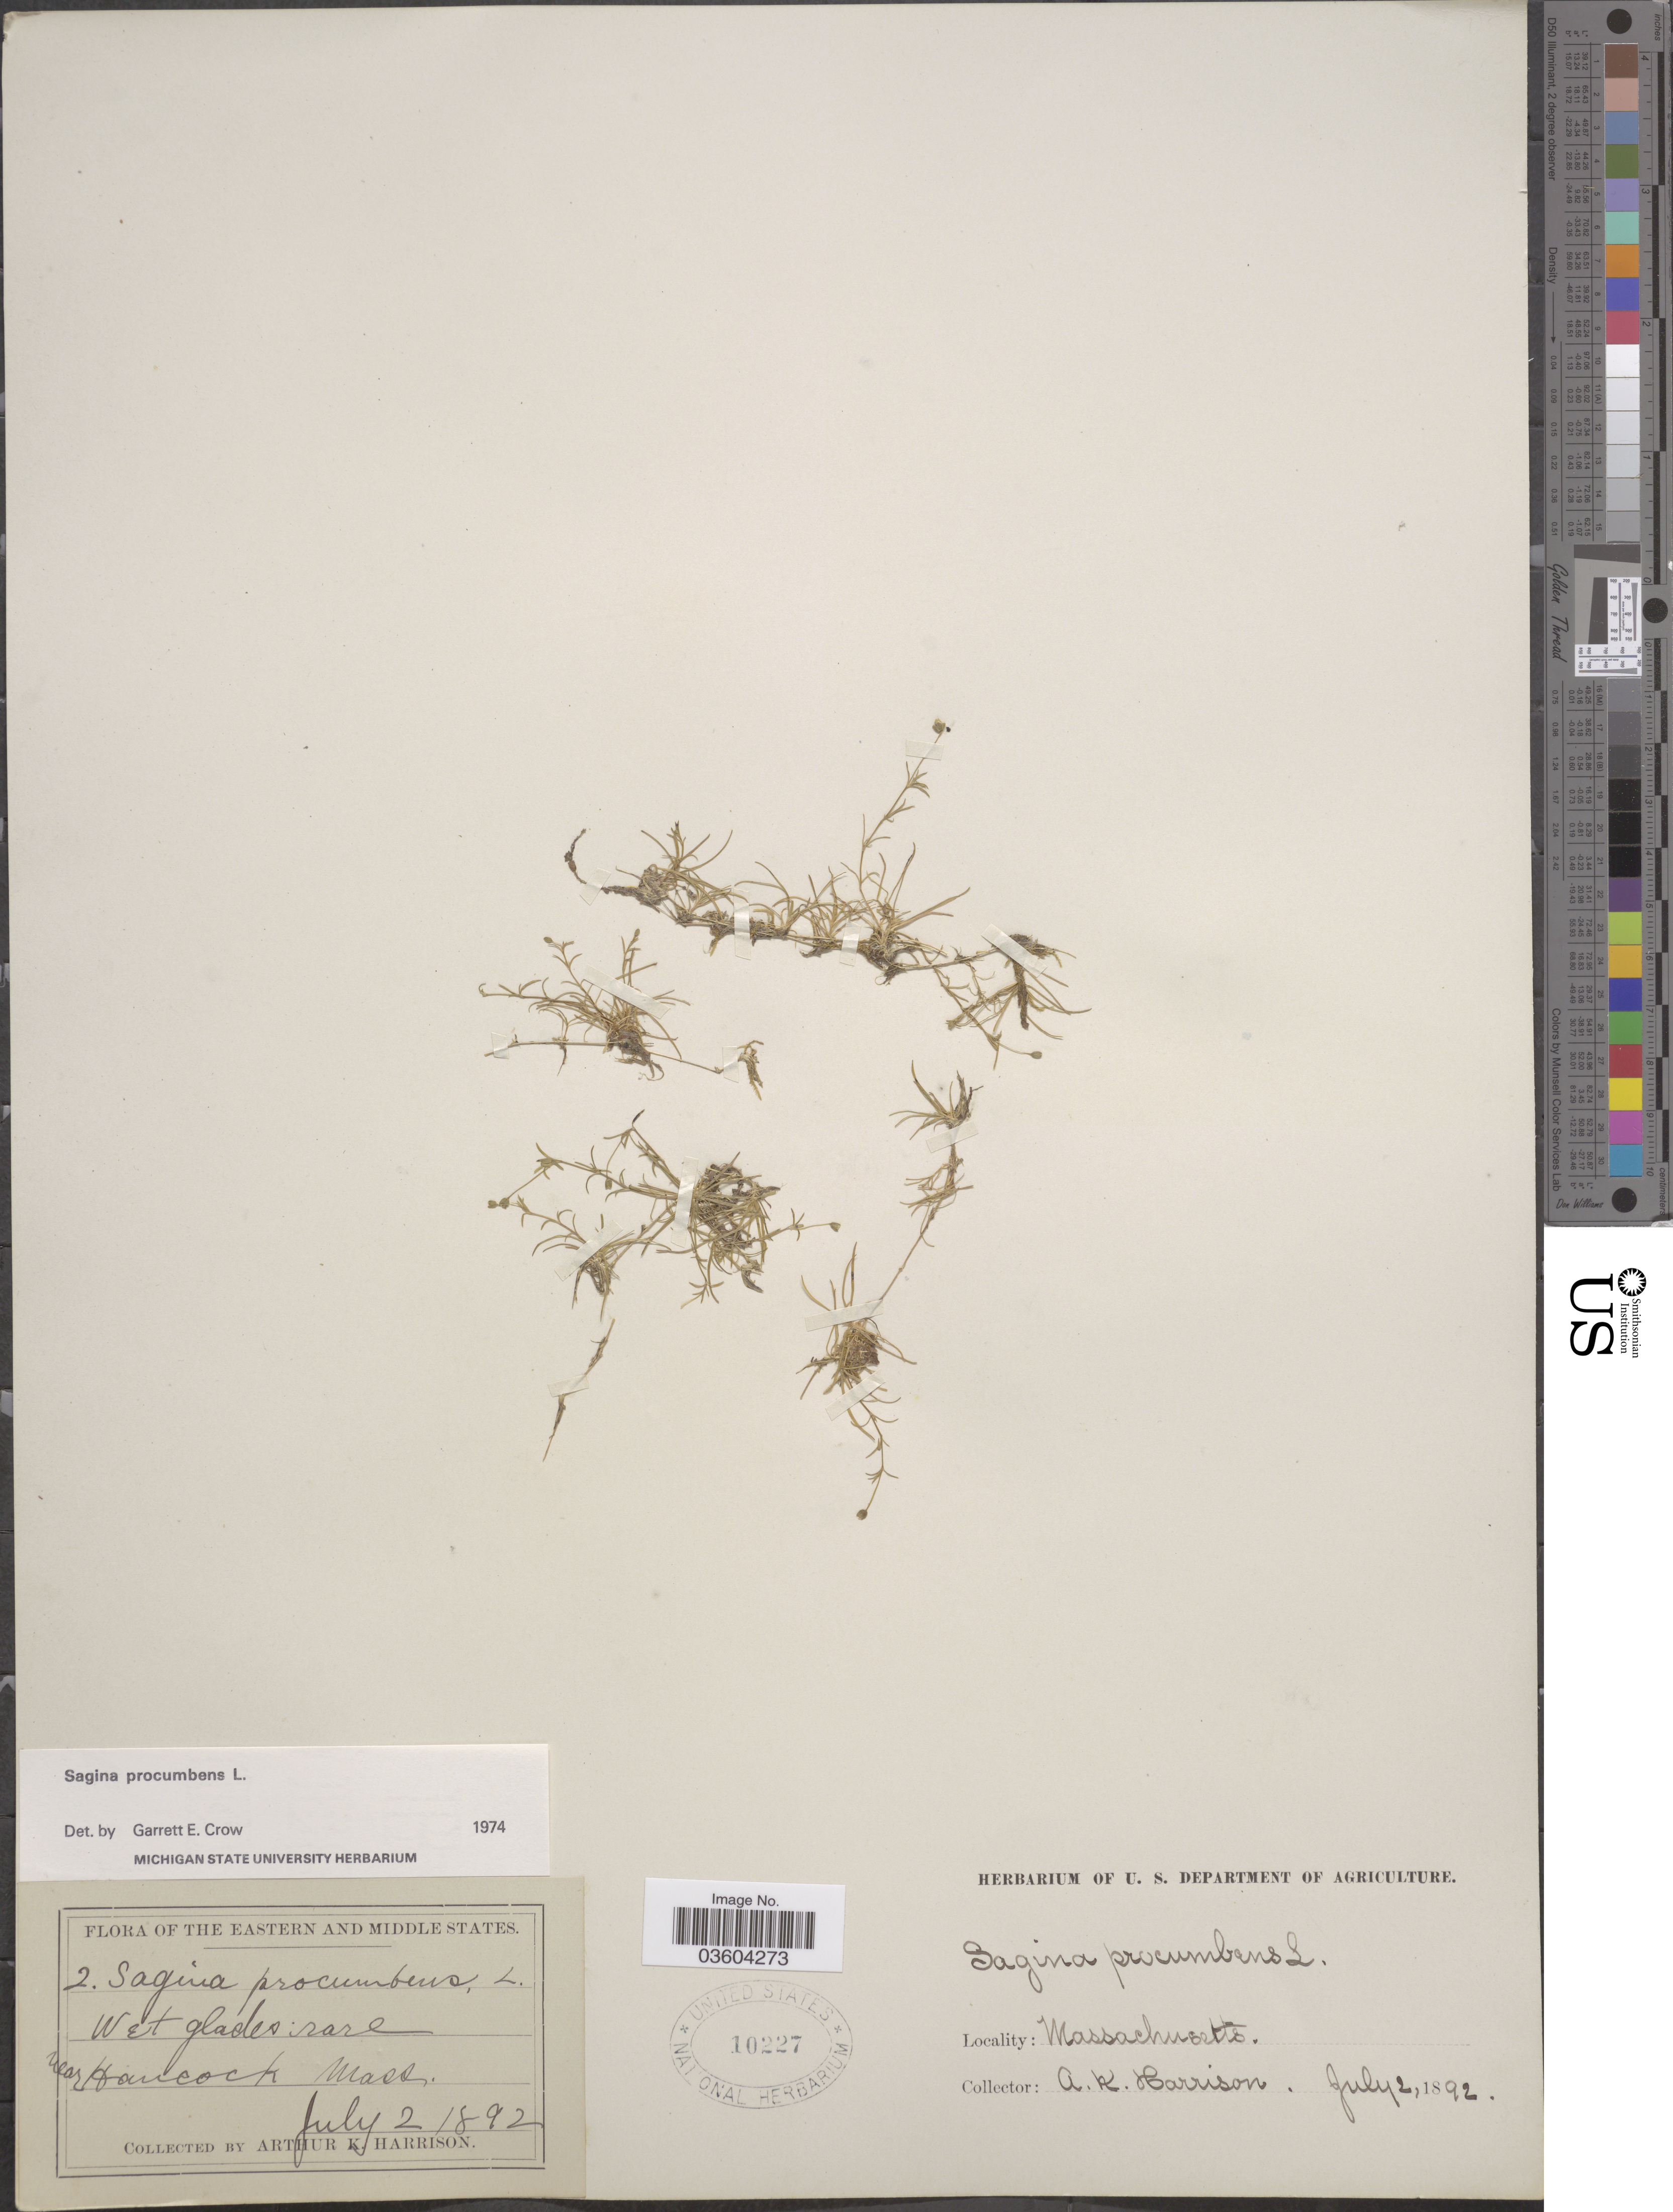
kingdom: Plantae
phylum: Tracheophyta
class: Magnoliopsida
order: Caryophyllales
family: Caryophyllaceae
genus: Sagina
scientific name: Sagina procumbens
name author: L.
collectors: A. K. Harrison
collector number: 2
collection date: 1892-07-02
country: United States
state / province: Massachusetts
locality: The Eastern and Middle States. Near Hancock.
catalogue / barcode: US 10227